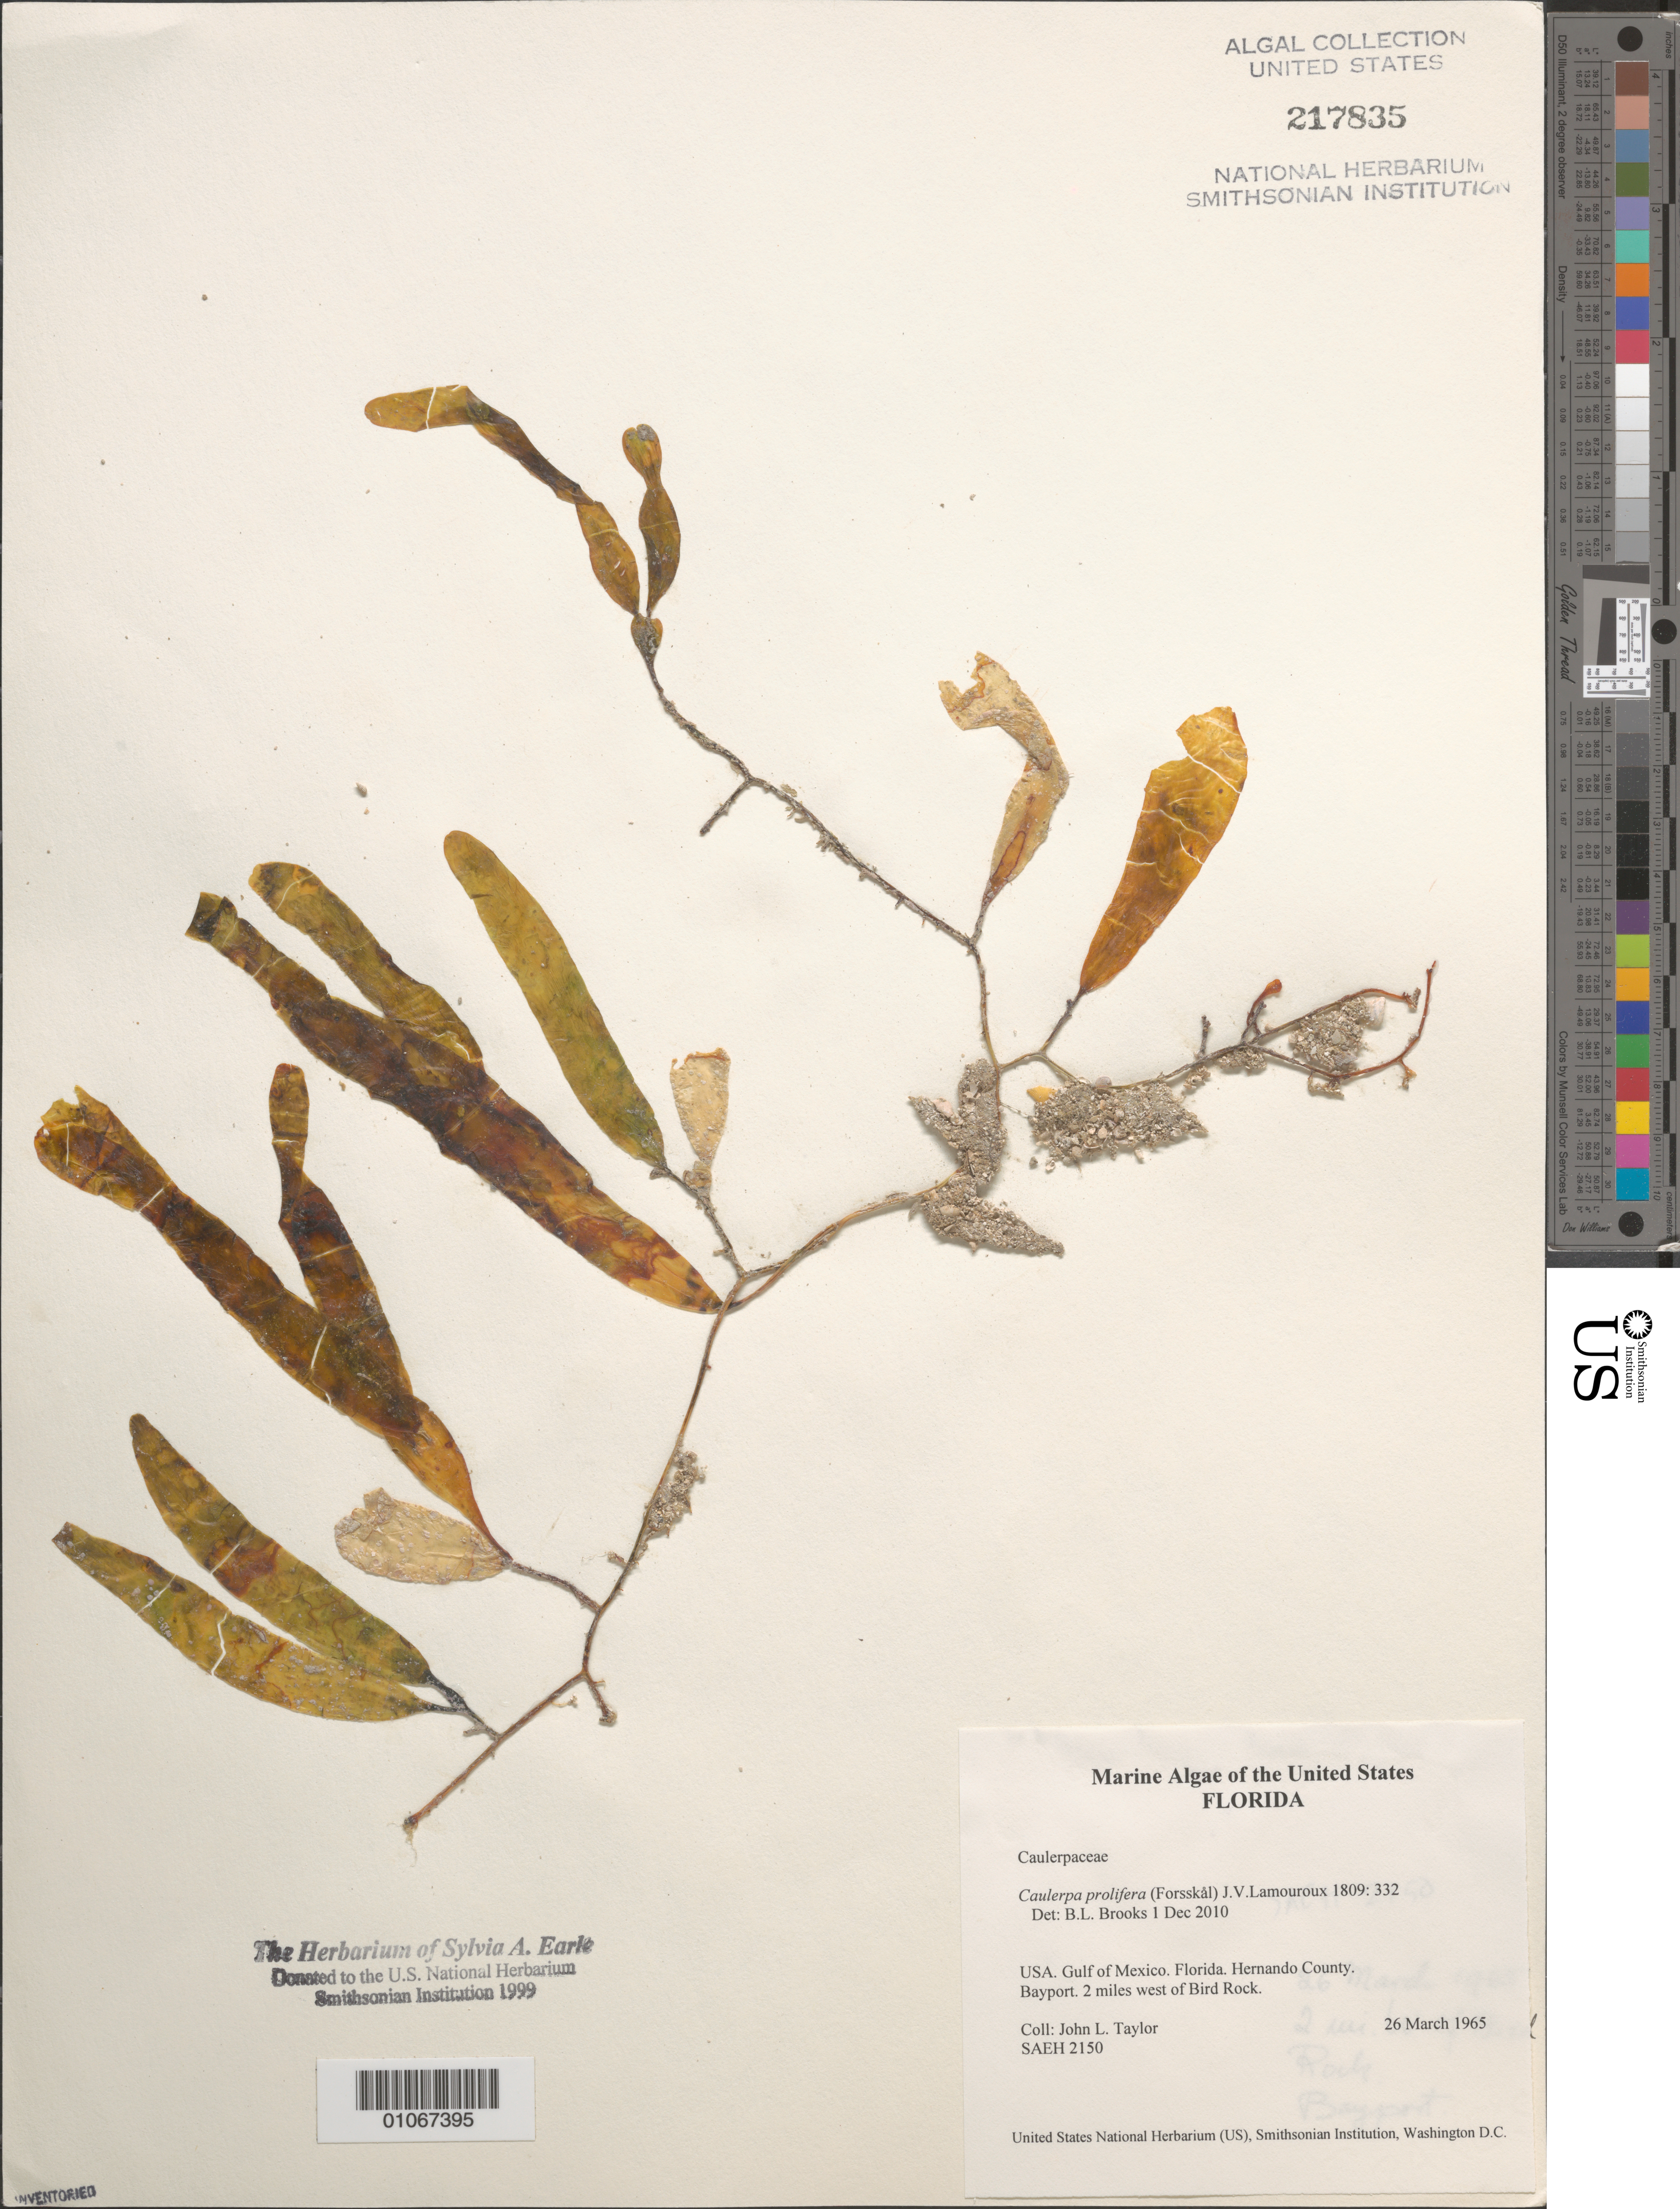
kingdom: Plantae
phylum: Chlorophyta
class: Ulvophyceae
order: Bryopsidales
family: Caulerpaceae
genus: Caulerpa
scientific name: Caulerpa prolifera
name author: (Forssk.) J.V.Lamouroux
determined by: Brooks, B. L., (BOT), Smithsonian Institution - National Museum of Natural History (UNITED STATES)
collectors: J. L. Taylor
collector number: SAEH 2150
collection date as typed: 26 Mar 1965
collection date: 1965-03-26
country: United States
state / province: Florida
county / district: Hernando County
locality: Bayport, 2 miles west of Bird Rock, Gulf of Mexico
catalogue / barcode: US 217835